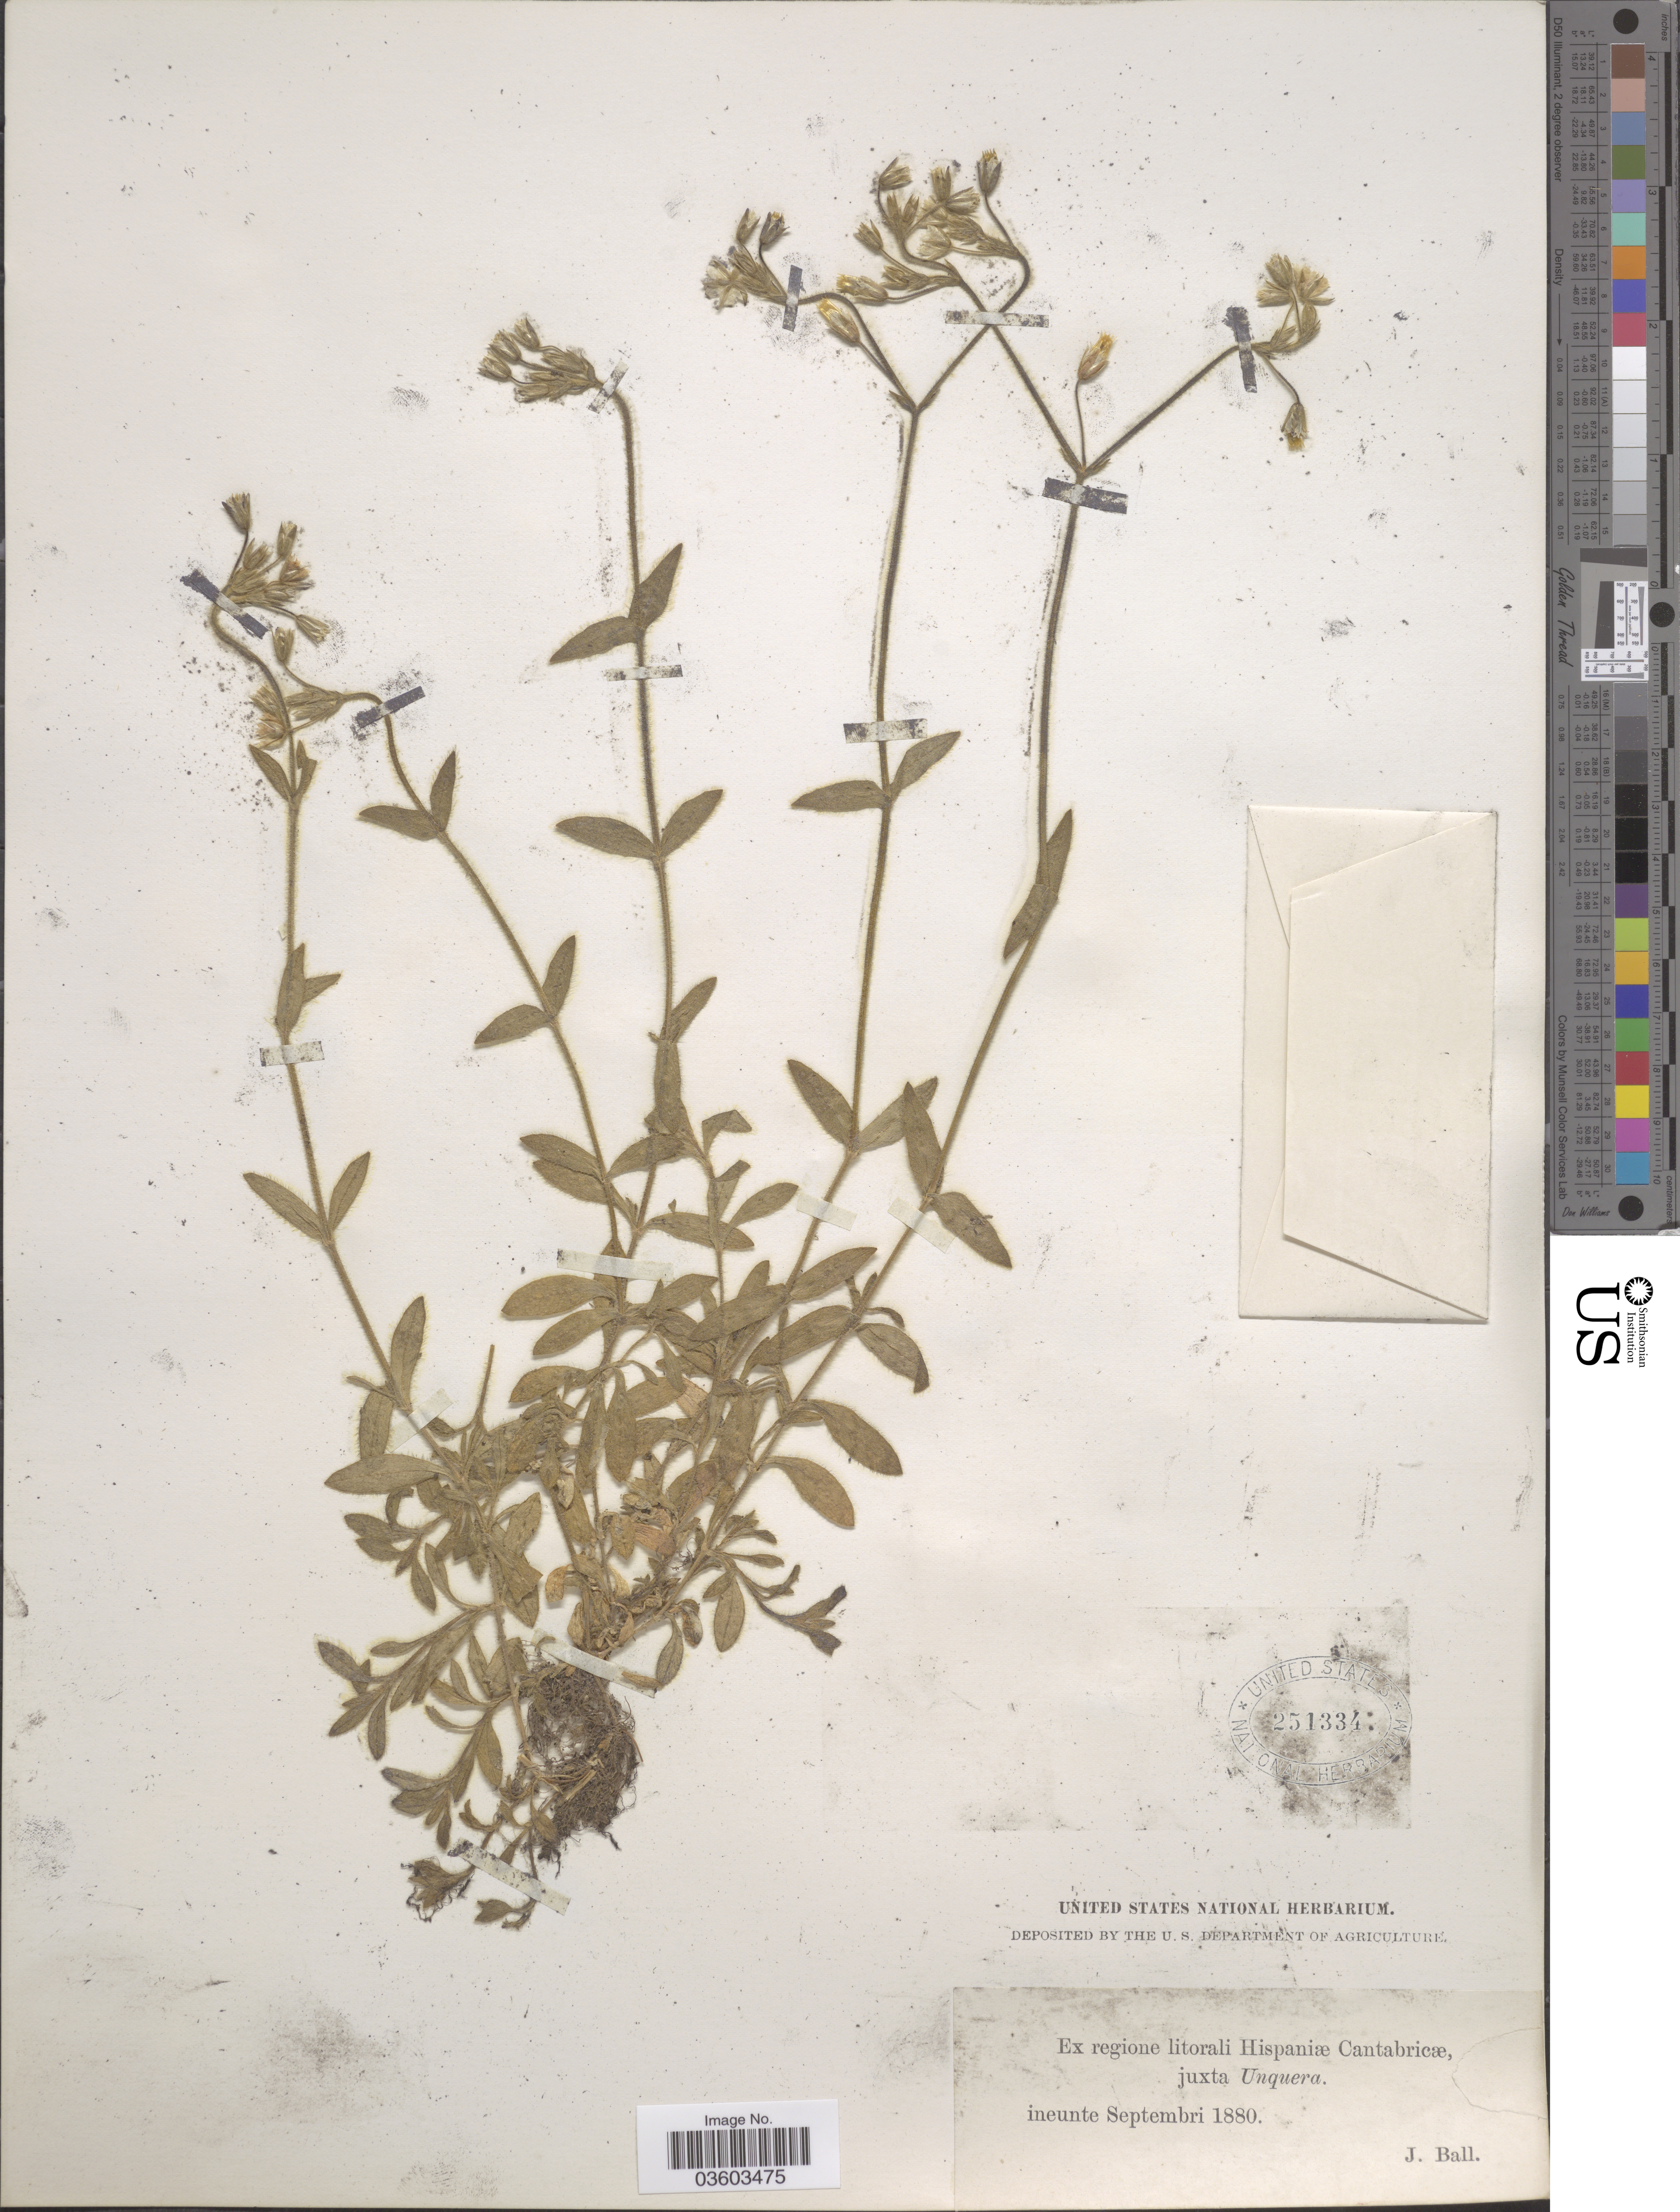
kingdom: Plantae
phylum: Tracheophyta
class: Magnoliopsida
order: Caryophyllales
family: Caryophyllaceae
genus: Cerastium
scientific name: Cerastium sp.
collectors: J. Ball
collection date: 1880-09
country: Spain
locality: Ex regione litorali Hispaniæ Cantabricæ, juxta Unquera.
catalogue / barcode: US 251334